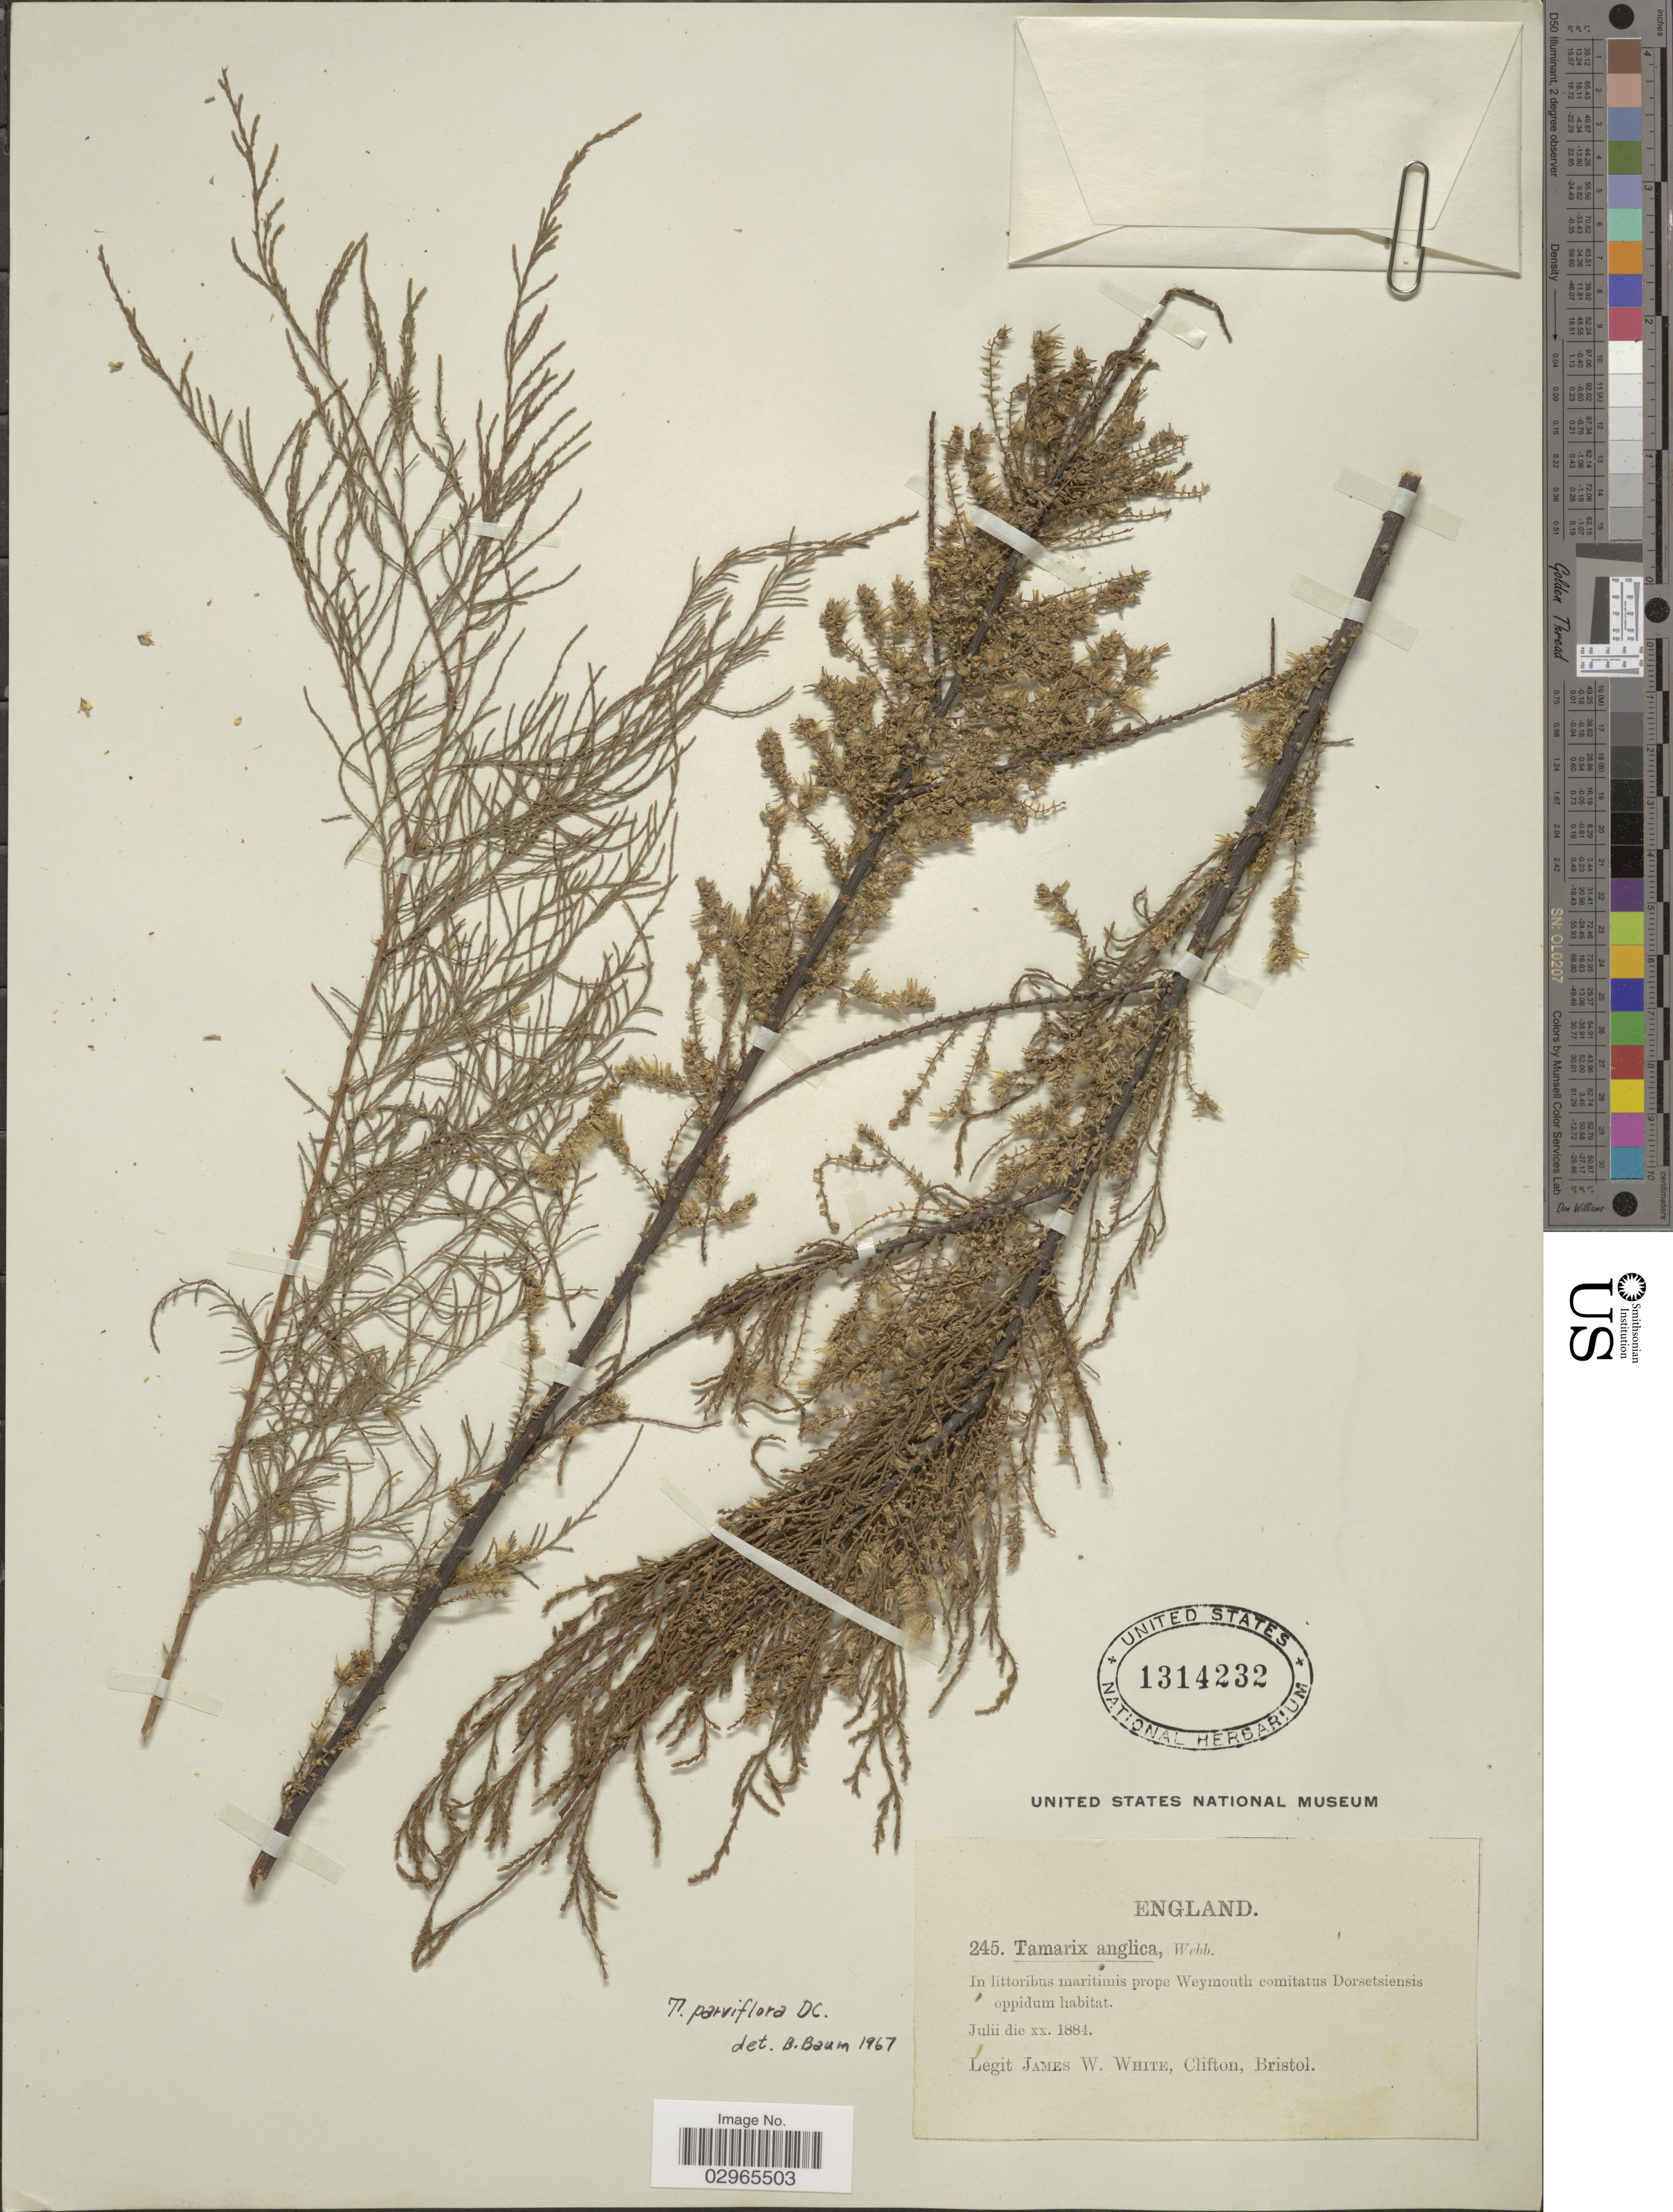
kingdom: Plantae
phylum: Tracheophyta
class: Magnoliopsida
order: Caryophyllales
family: Tamaricaceae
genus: Tamarix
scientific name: Tamarix parviflora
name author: DC.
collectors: J. W. White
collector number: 245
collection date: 1884-07-20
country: United Kingdom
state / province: England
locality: In littoribus maritimis prope Weymouth camitatus Dorsetsiensis.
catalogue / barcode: US 1314232